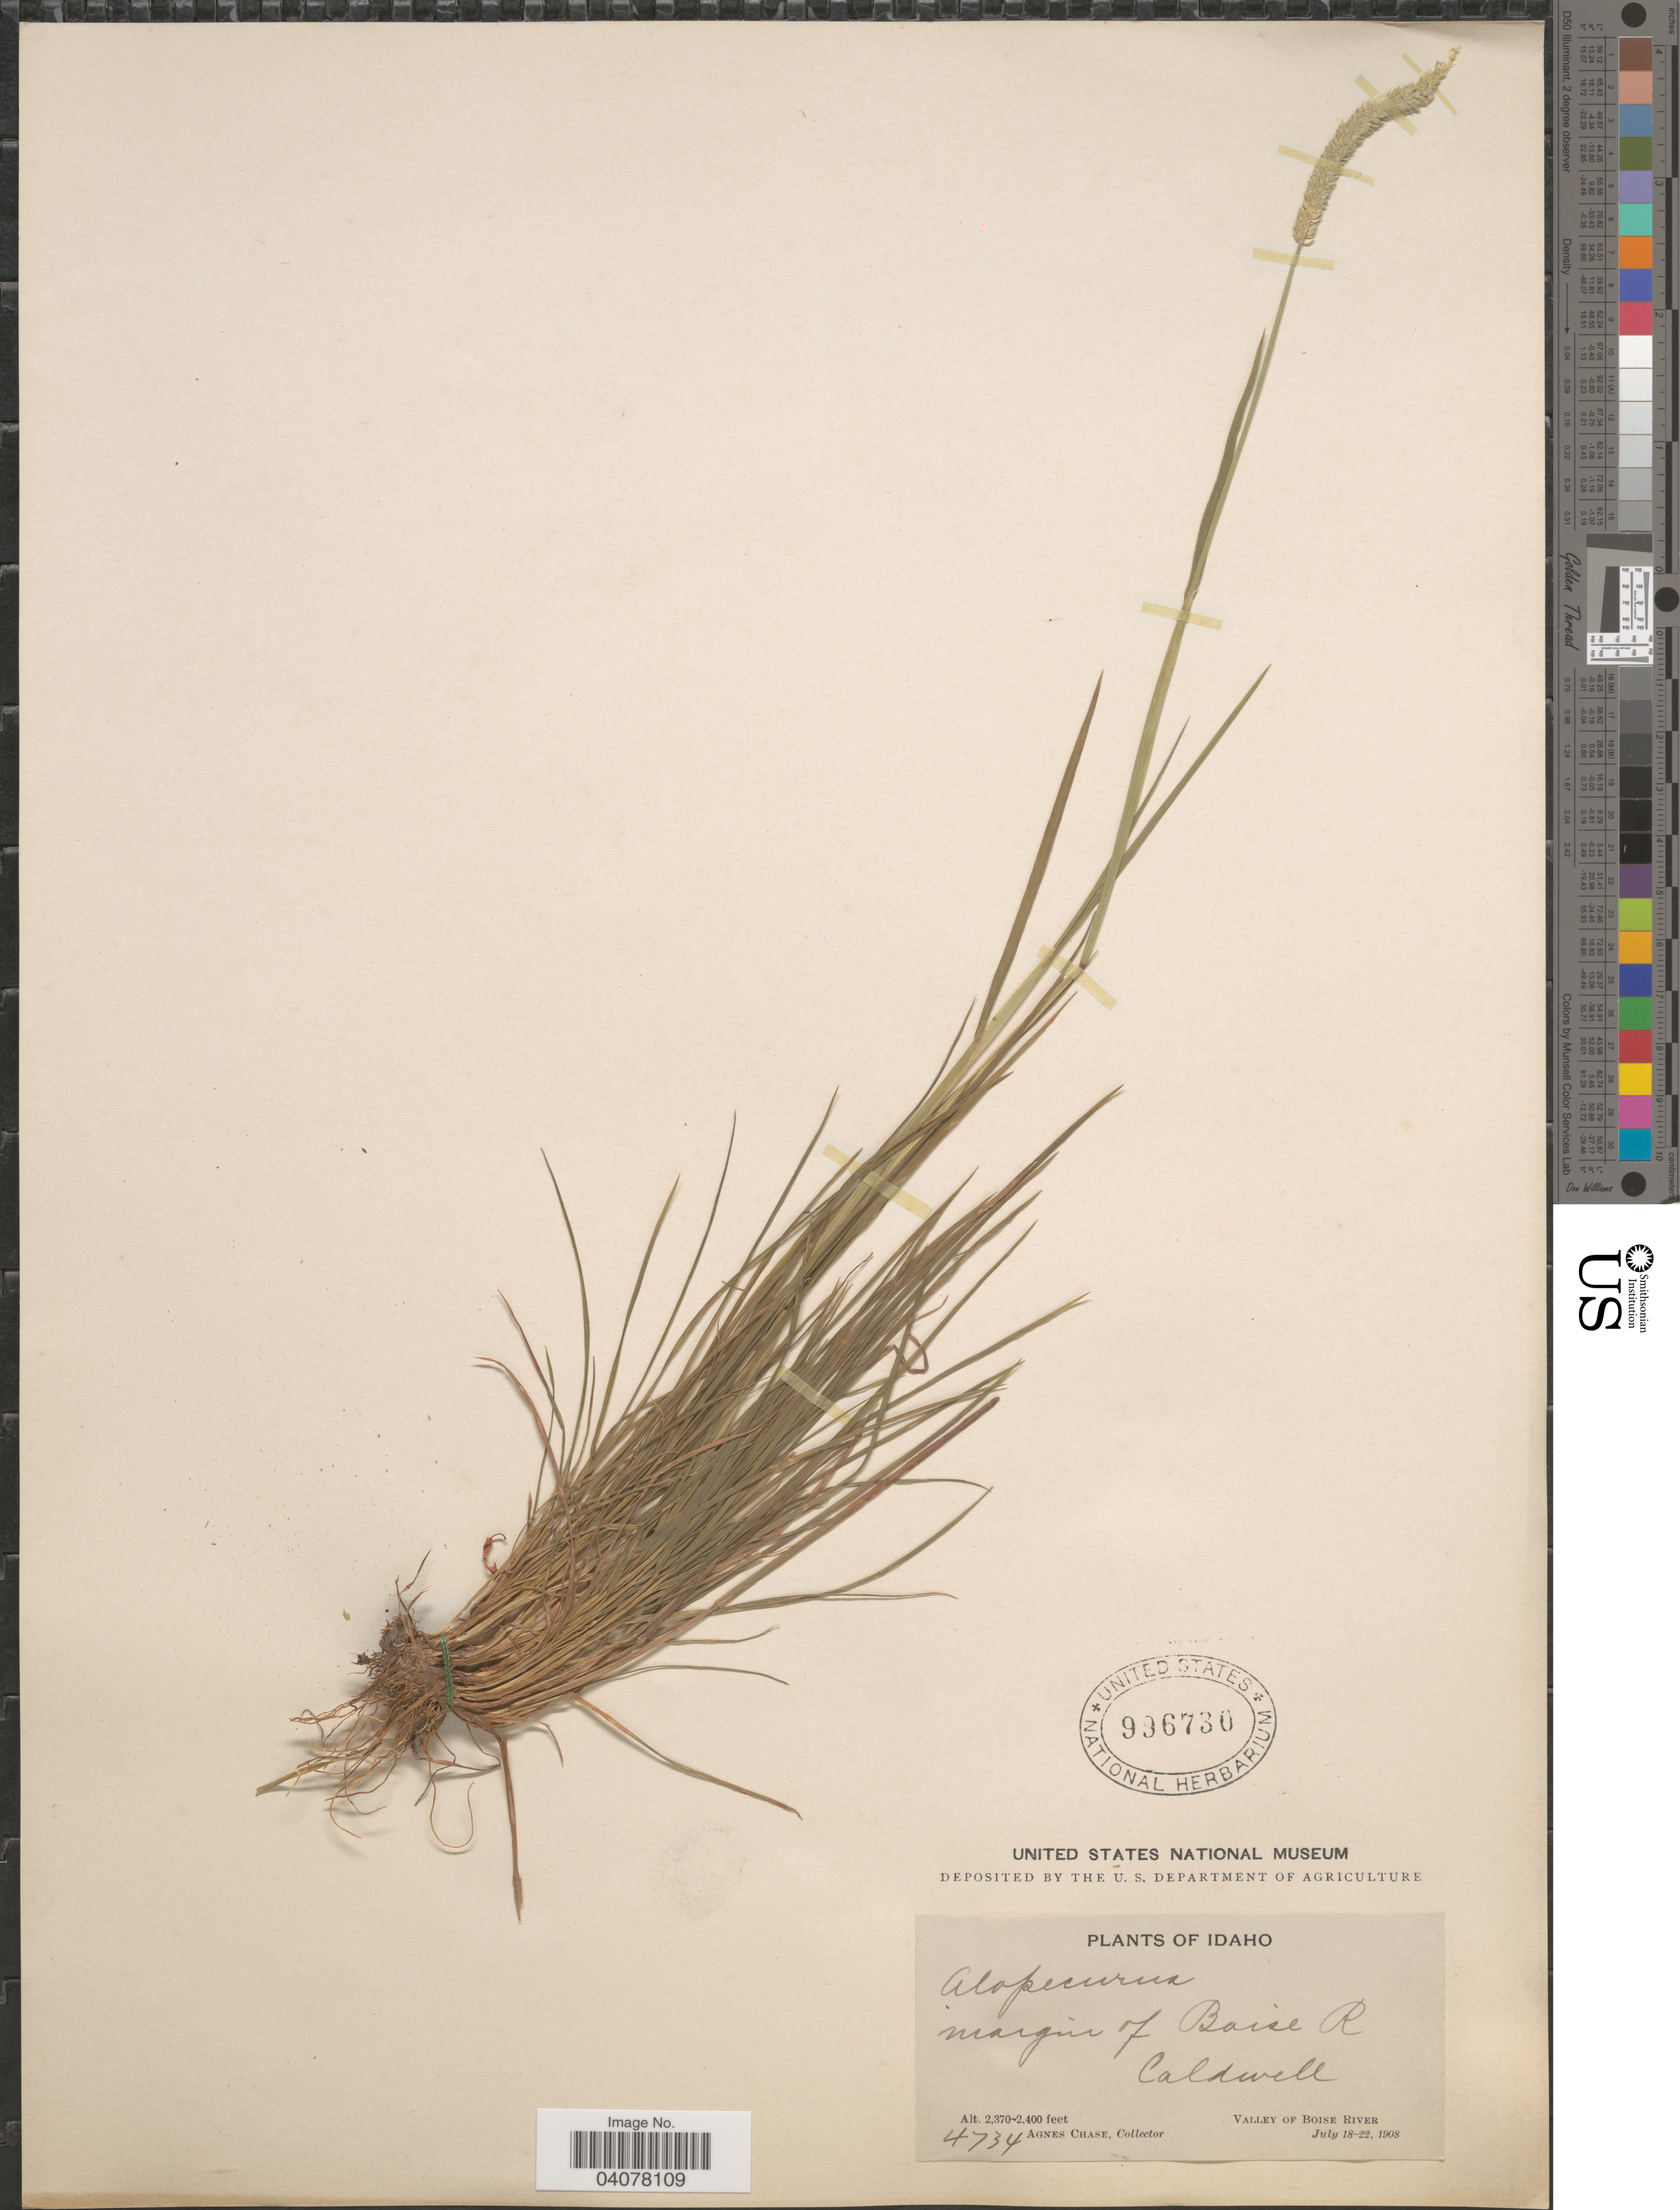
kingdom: Plantae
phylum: Tracheophyta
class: Liliopsida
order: Poales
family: Poaceae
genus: Alopecurus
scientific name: Alopecurus aequalis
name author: Sobol.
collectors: A. Chase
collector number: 4734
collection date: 1908-07-18/1908-07-22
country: United States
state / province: Idaho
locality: Margin of Boise R. Caldwell. Valley of Boise River.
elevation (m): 722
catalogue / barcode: US 996730